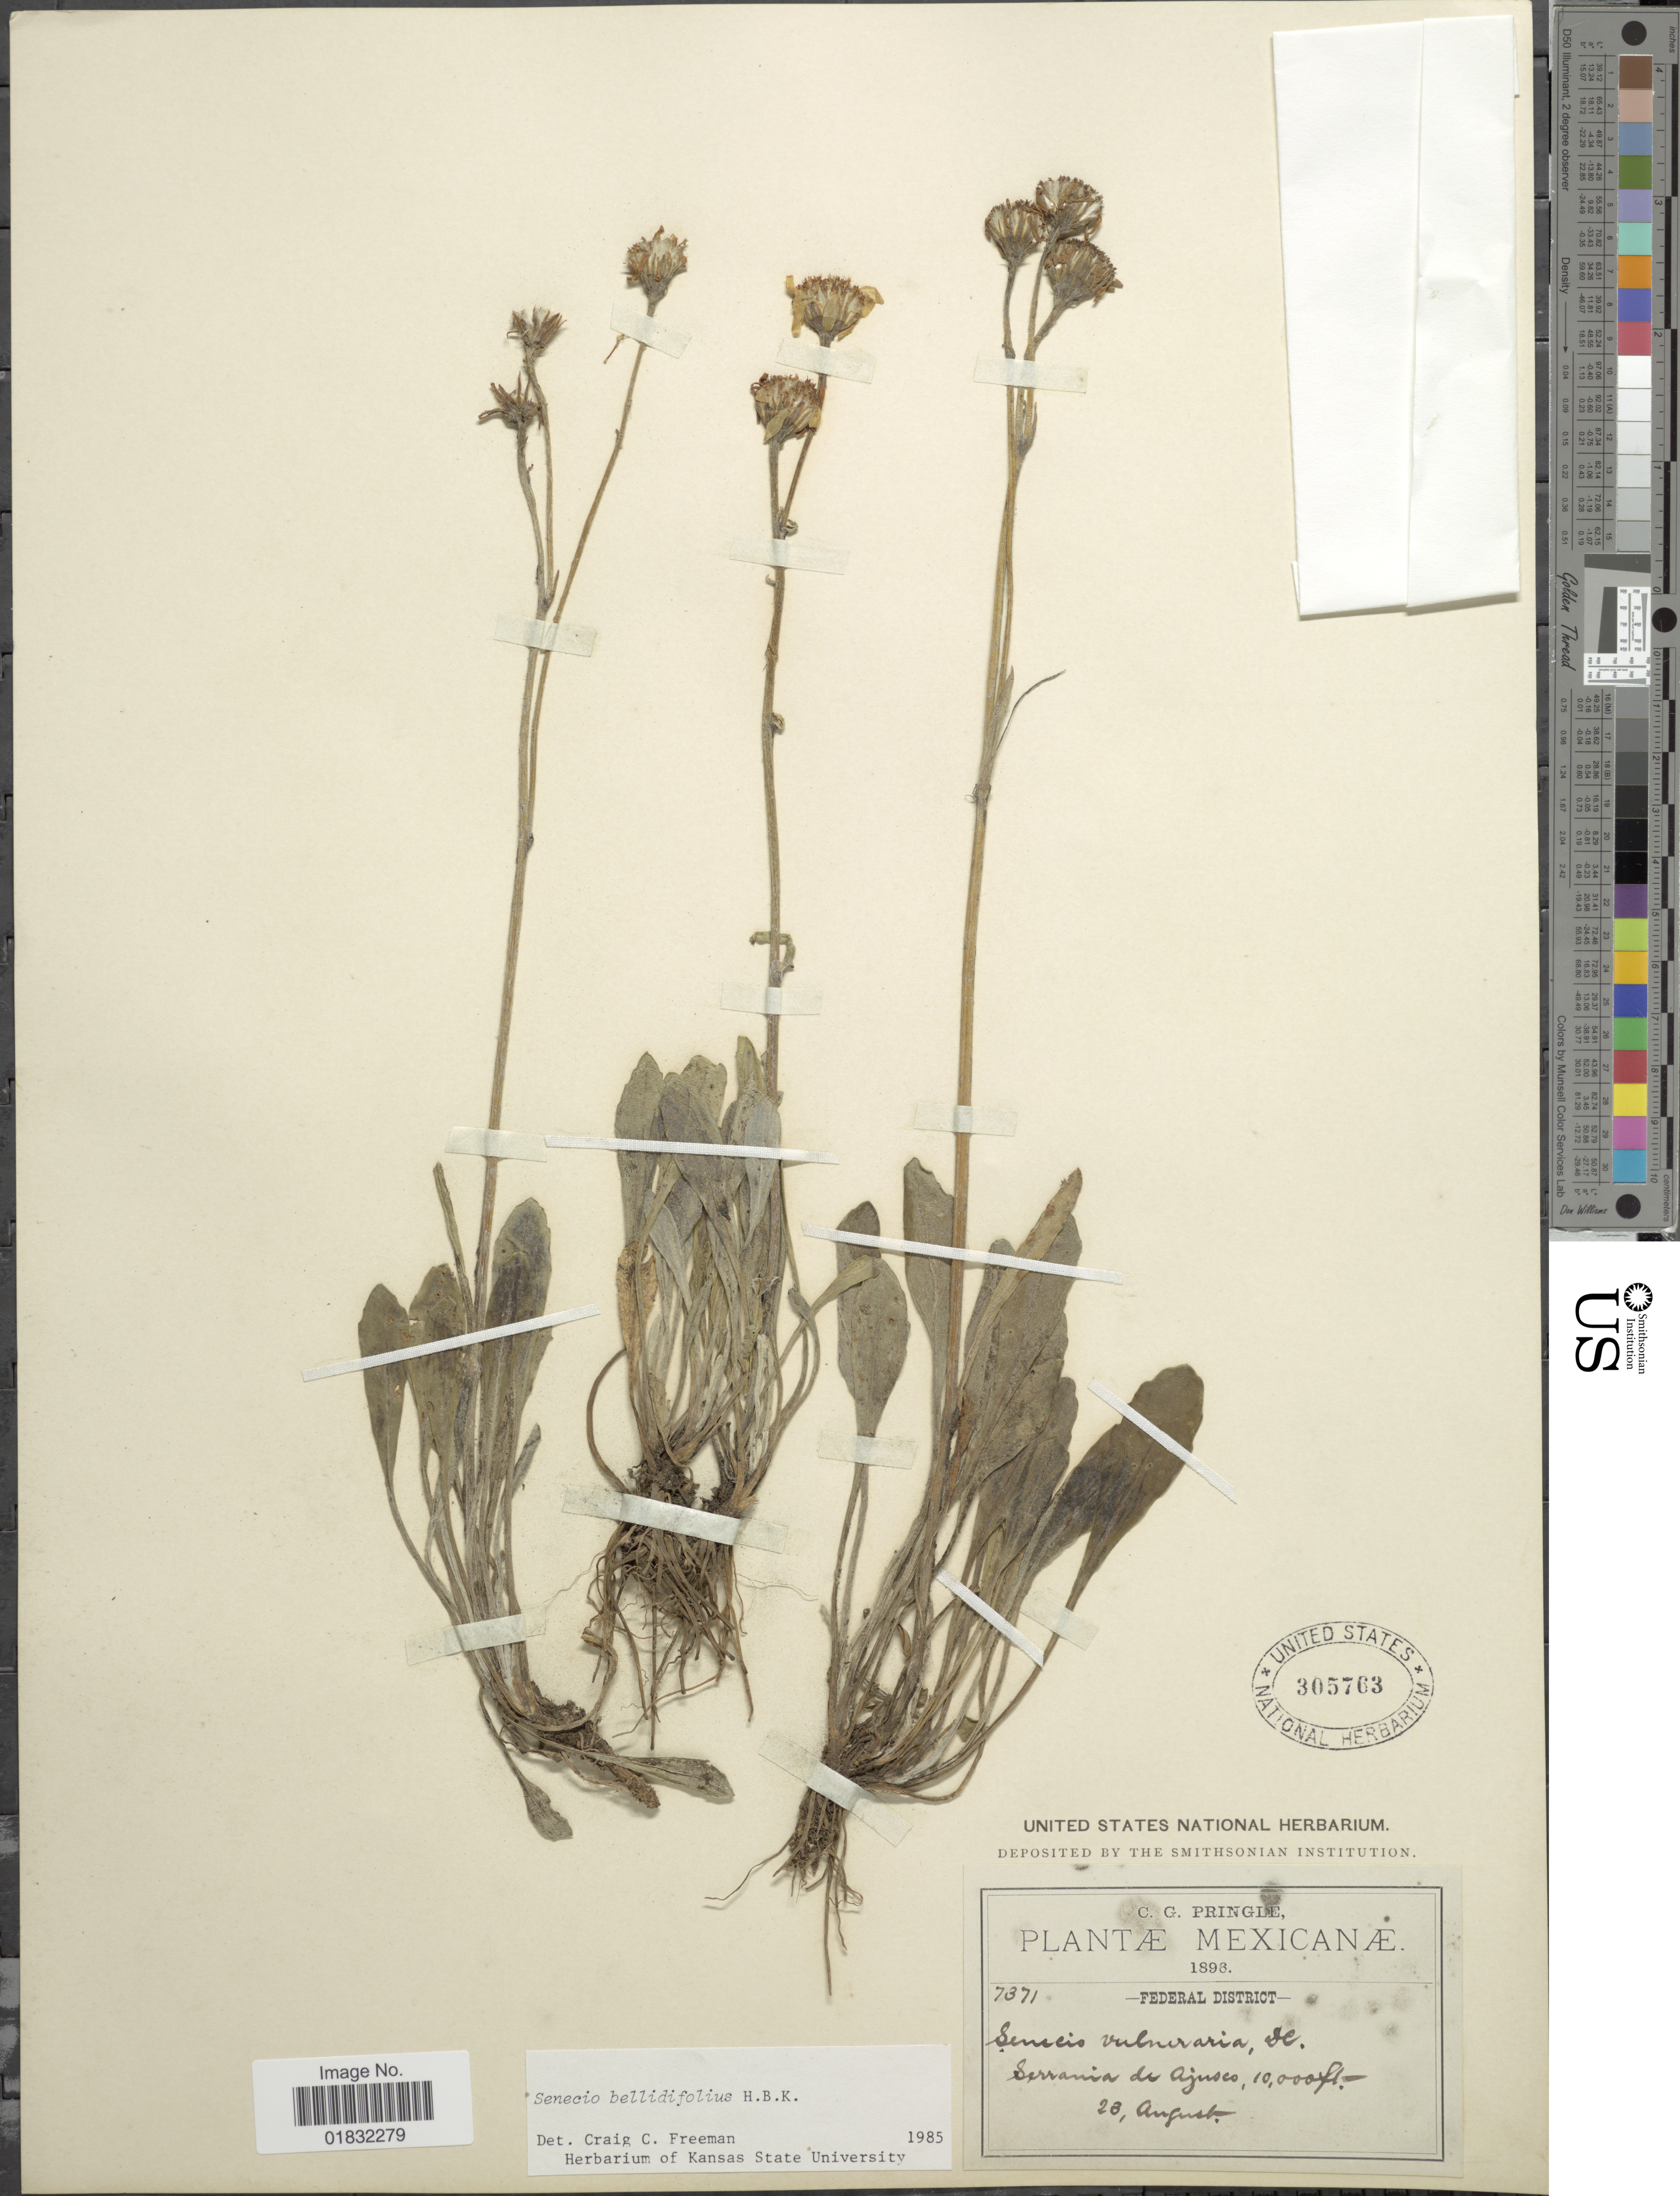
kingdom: Plantae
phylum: Tracheophyta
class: Magnoliopsida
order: Asterales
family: Asteraceae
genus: Packera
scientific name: Packera bellidifolia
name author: (Kunth) W.A. Weber & Á. Löve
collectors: C. G. Pringle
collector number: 7371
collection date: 1893-08-23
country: Mexico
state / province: Distrito Federal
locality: Serrania de Ajusco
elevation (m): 3048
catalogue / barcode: US 305763